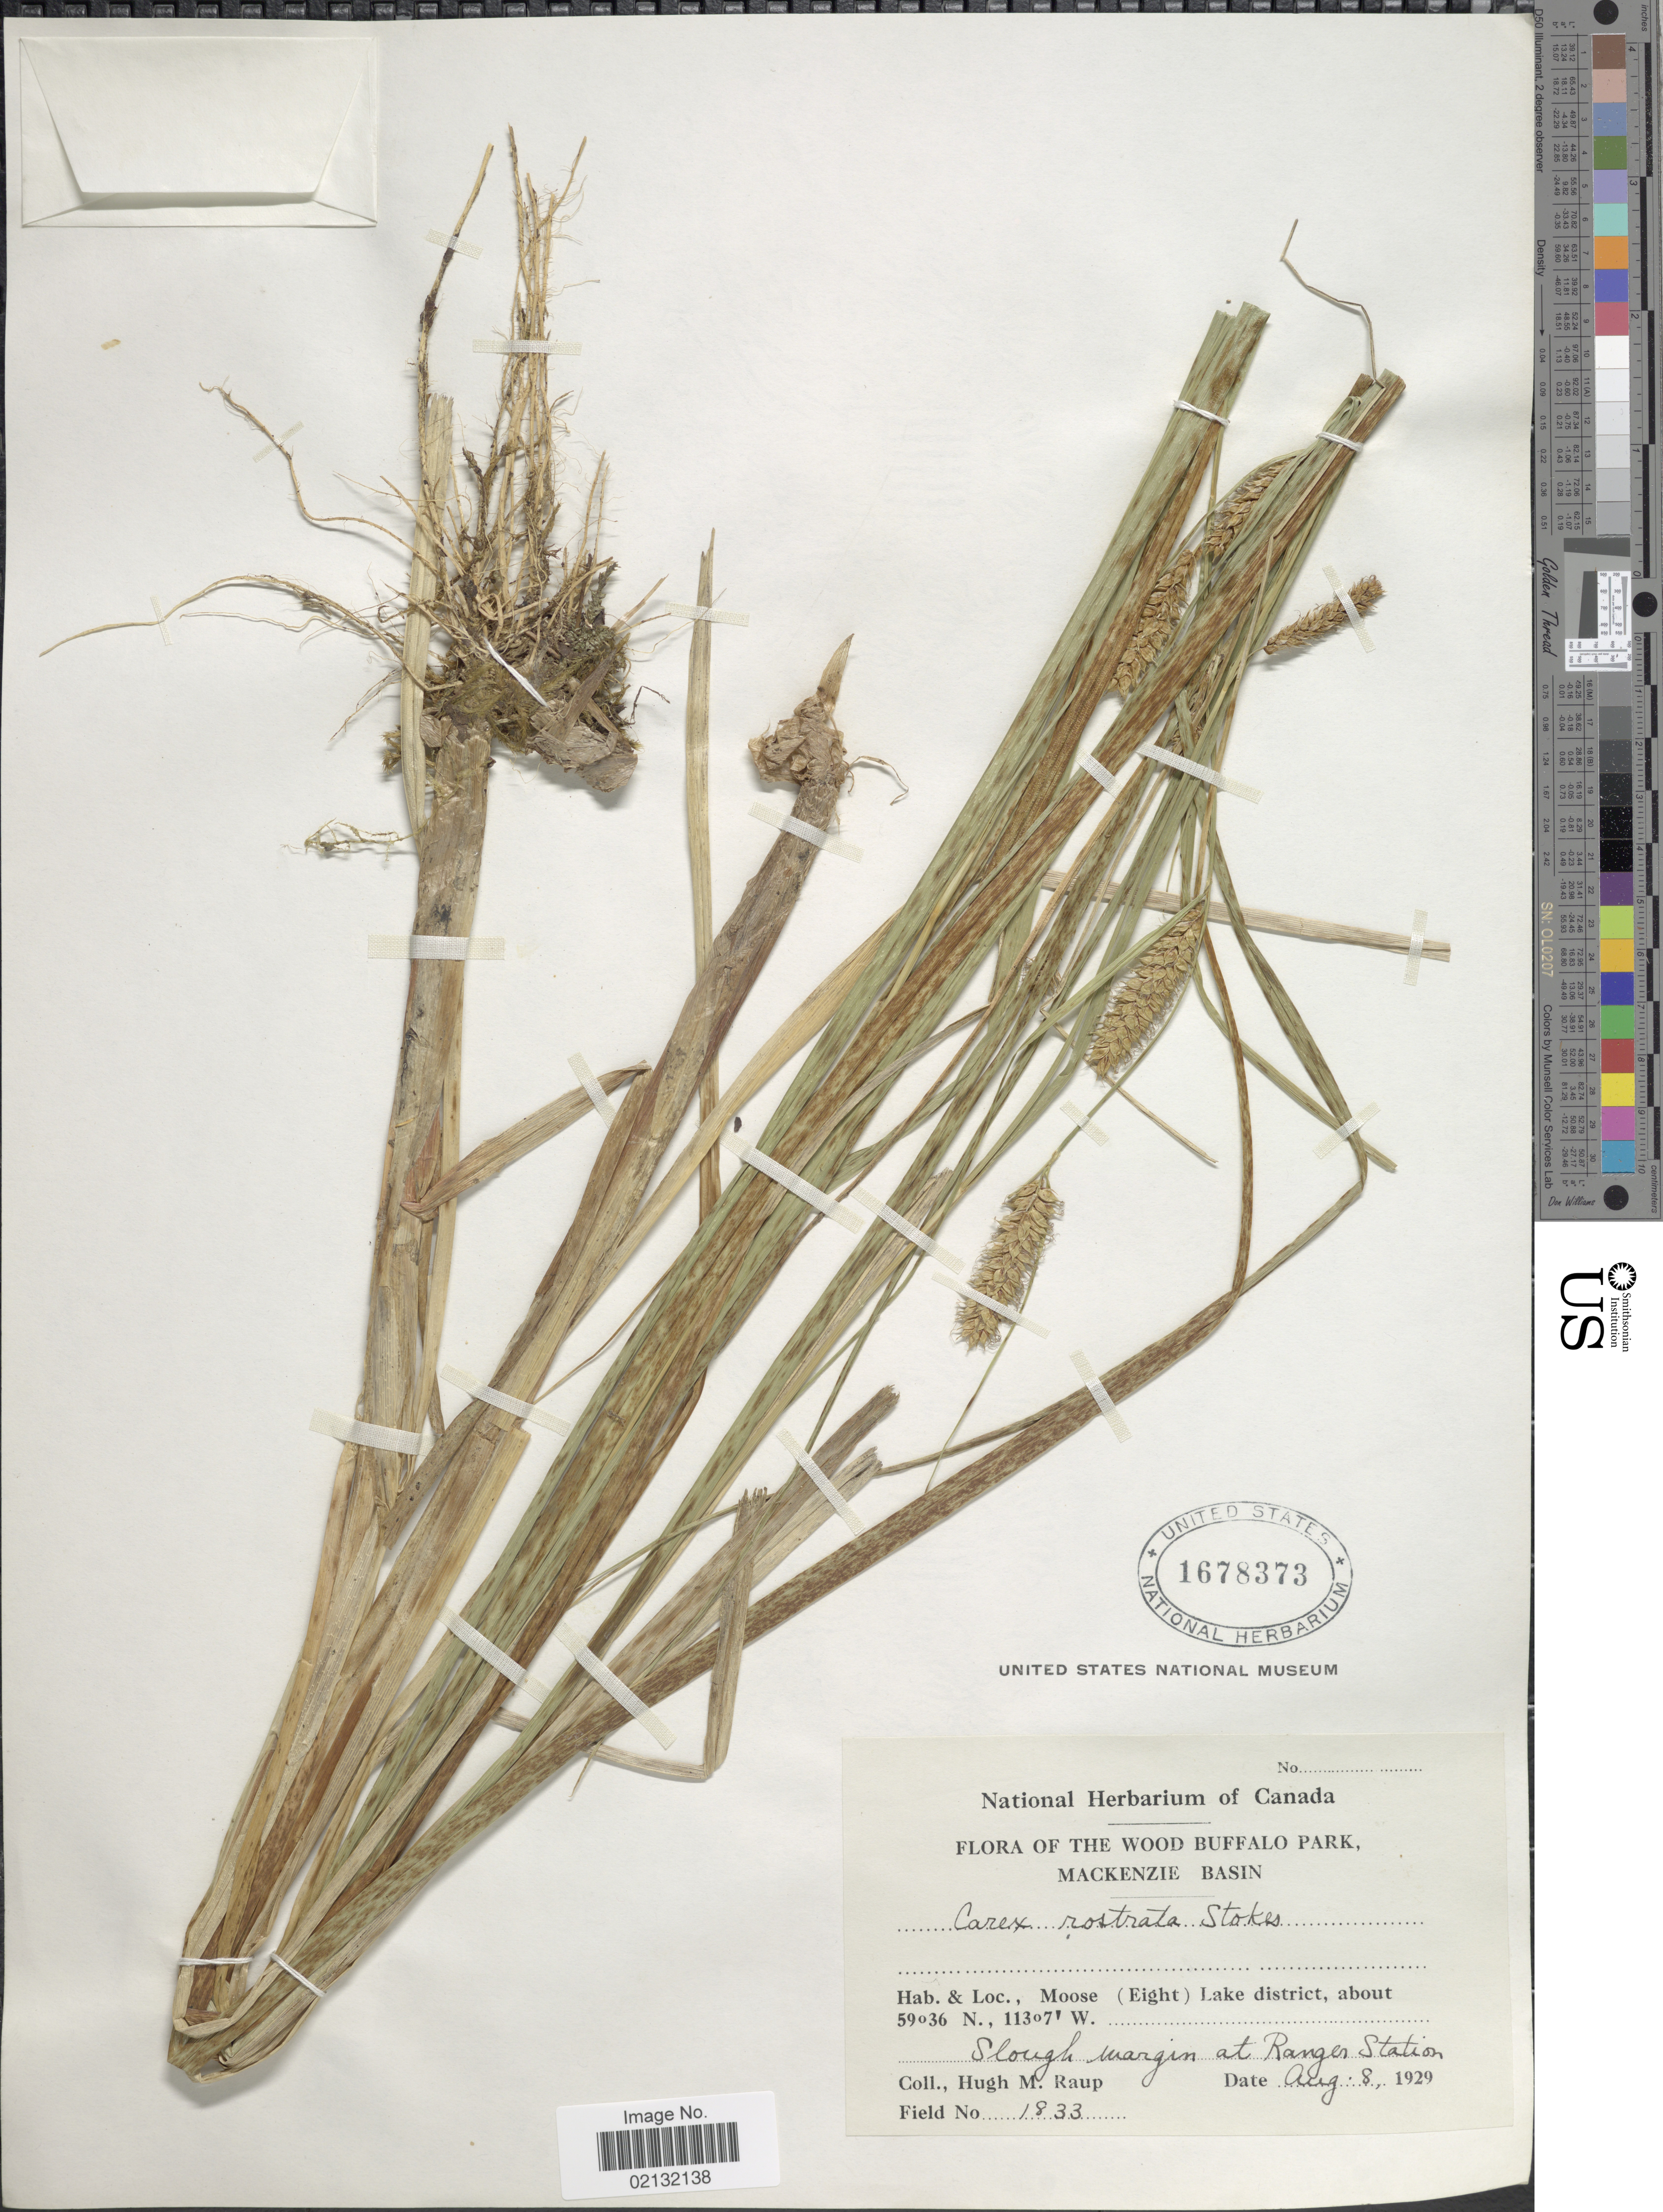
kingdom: Plantae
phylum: Tracheophyta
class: Liliopsida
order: Poales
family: Cyperaceae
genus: Carex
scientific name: Carex rostrata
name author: Stokes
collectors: H. Raup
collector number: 1833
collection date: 1929-08-08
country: Canada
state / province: Alberta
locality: Wood Buffalo Park, Mackenzie Basin, Moose (Eight) Lake district, about. Slough margin at Ranger Station.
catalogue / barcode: US 1678373